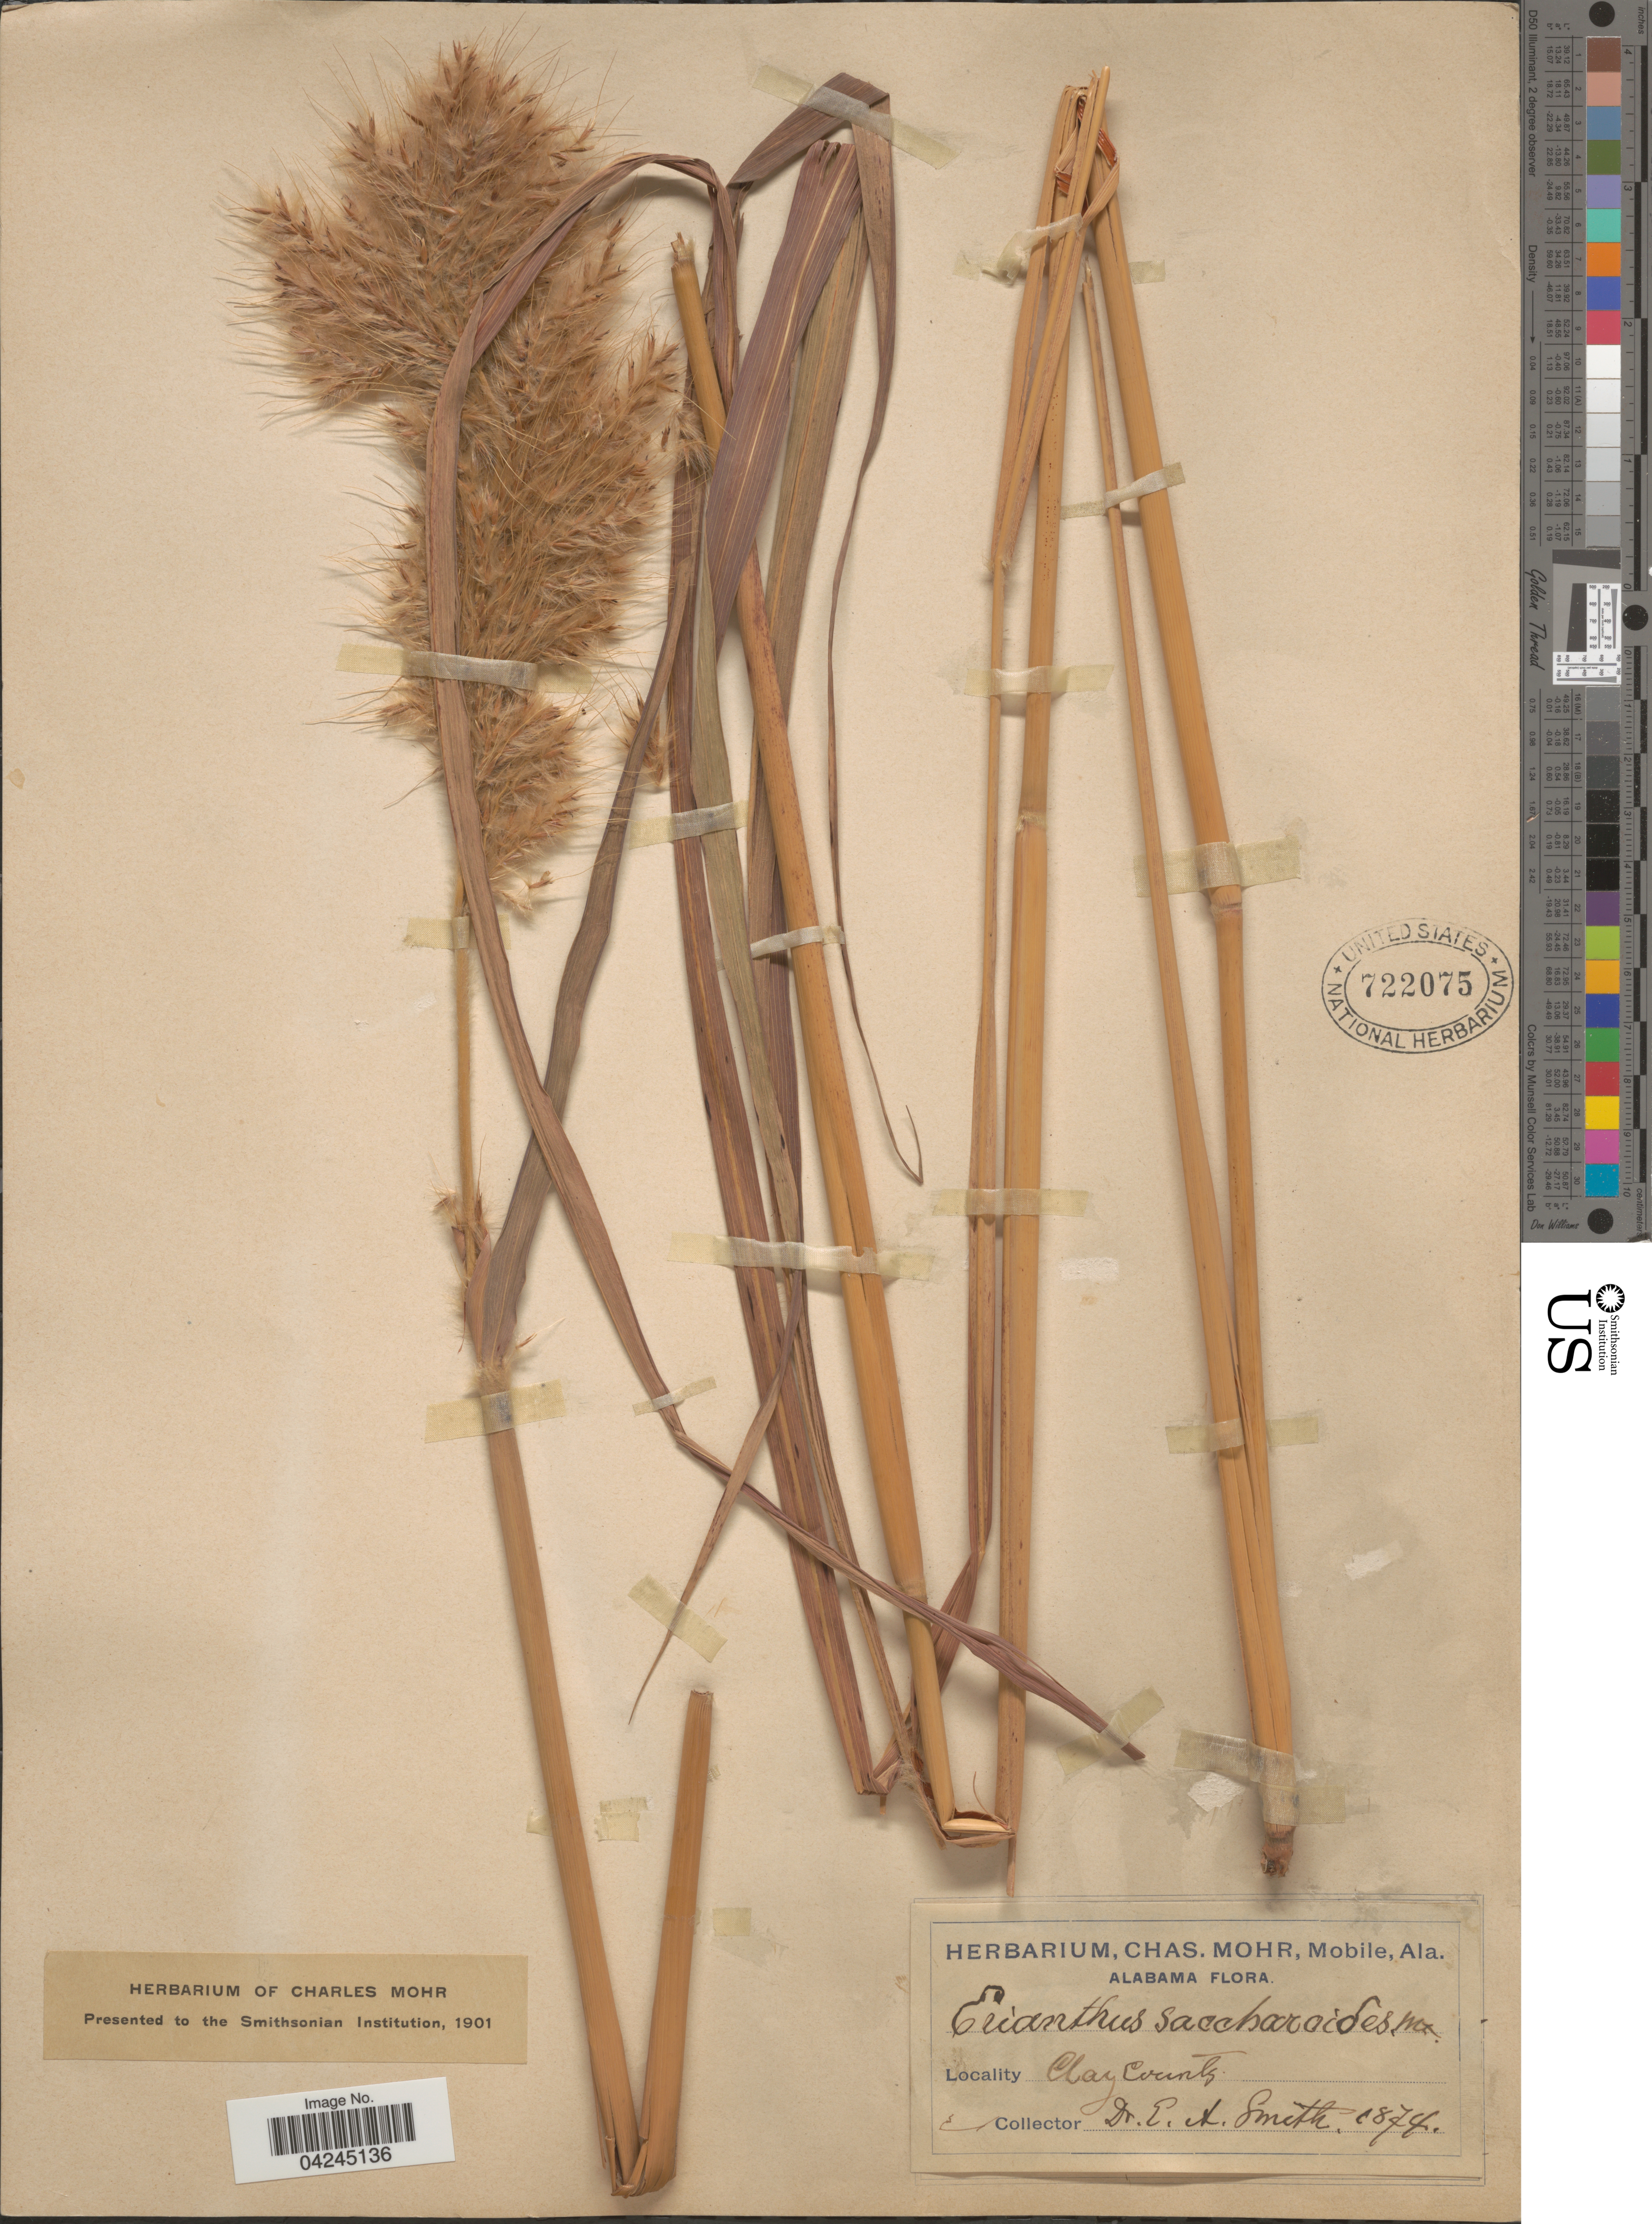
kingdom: Plantae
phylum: Tracheophyta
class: Liliopsida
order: Poales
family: Poaceae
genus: Erianthus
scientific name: Erianthus giganteus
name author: (Walter) P. Beauv.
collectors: E. A. Smith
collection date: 1874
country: United States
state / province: Alabama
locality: Clay County.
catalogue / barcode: US 722075